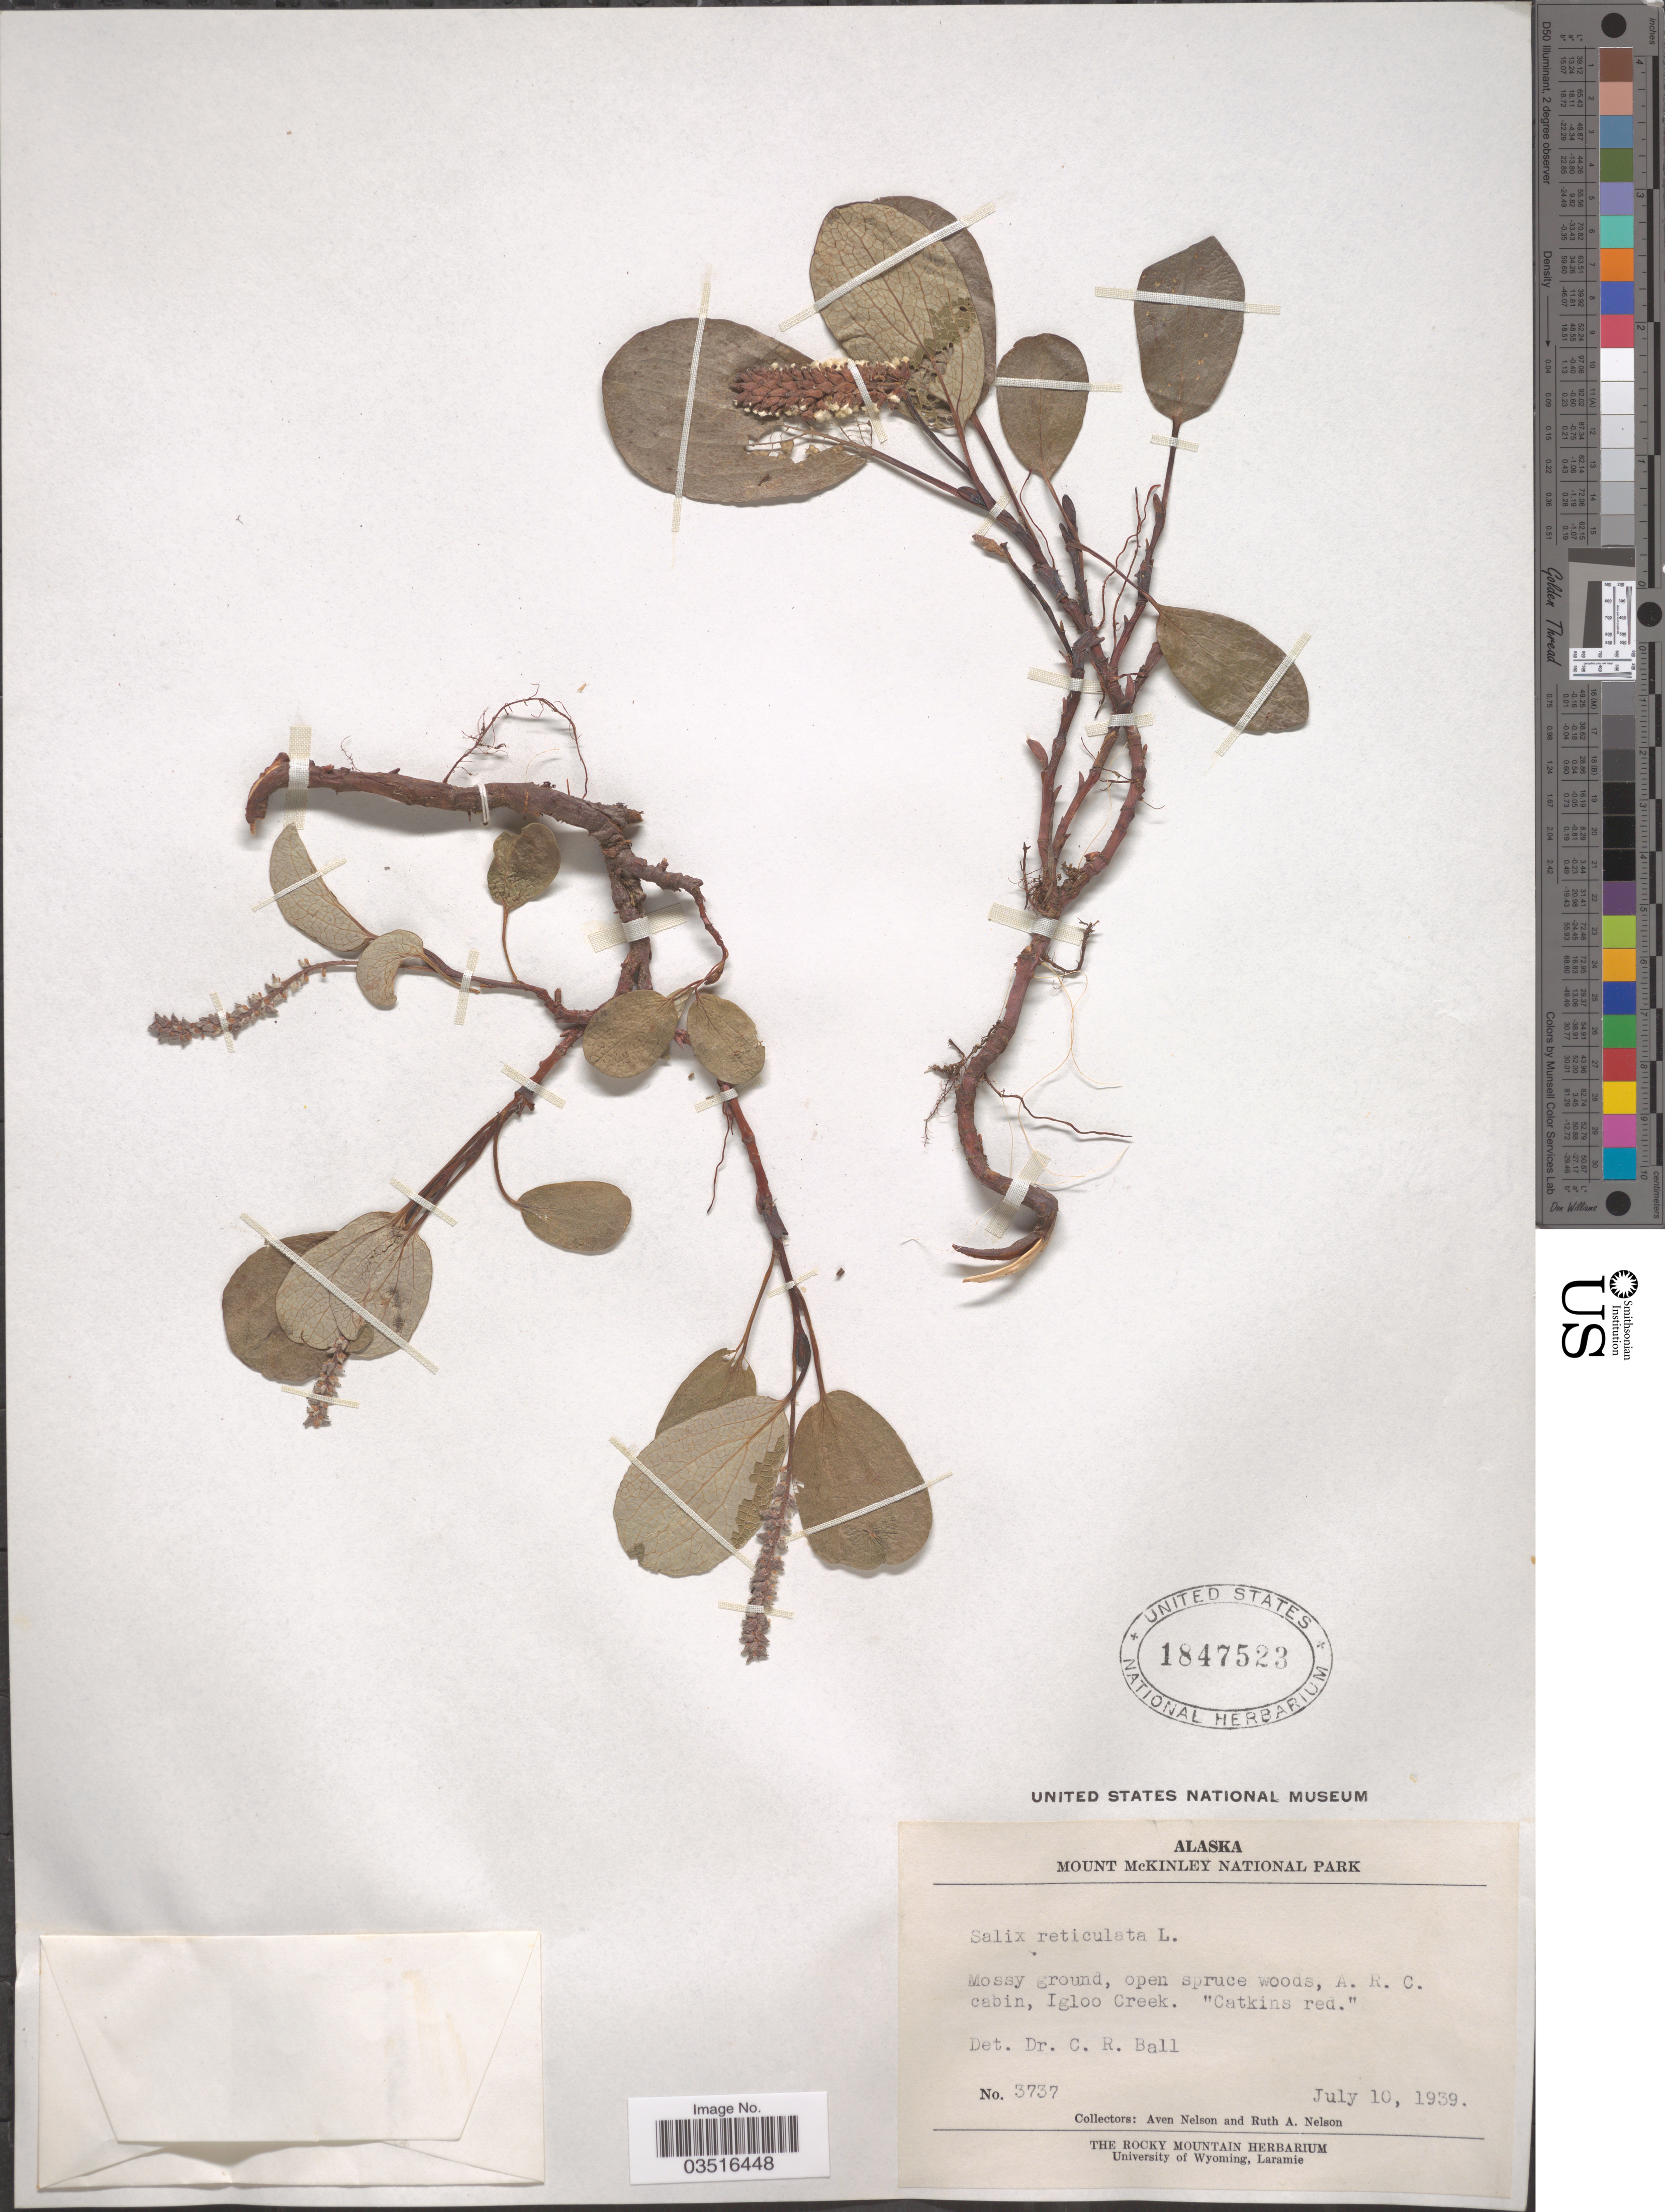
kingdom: Plantae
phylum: Tracheophyta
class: Magnoliopsida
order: Malpighiales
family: Salicaceae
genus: Salix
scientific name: Salix reticulata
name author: L.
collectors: A. Nelson & R. A. Nelson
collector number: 3737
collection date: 1939-07-10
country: United States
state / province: Alaska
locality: Mount McKinley National Park. A. R. C. cabin, Igloo Creek.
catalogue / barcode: US 1847523